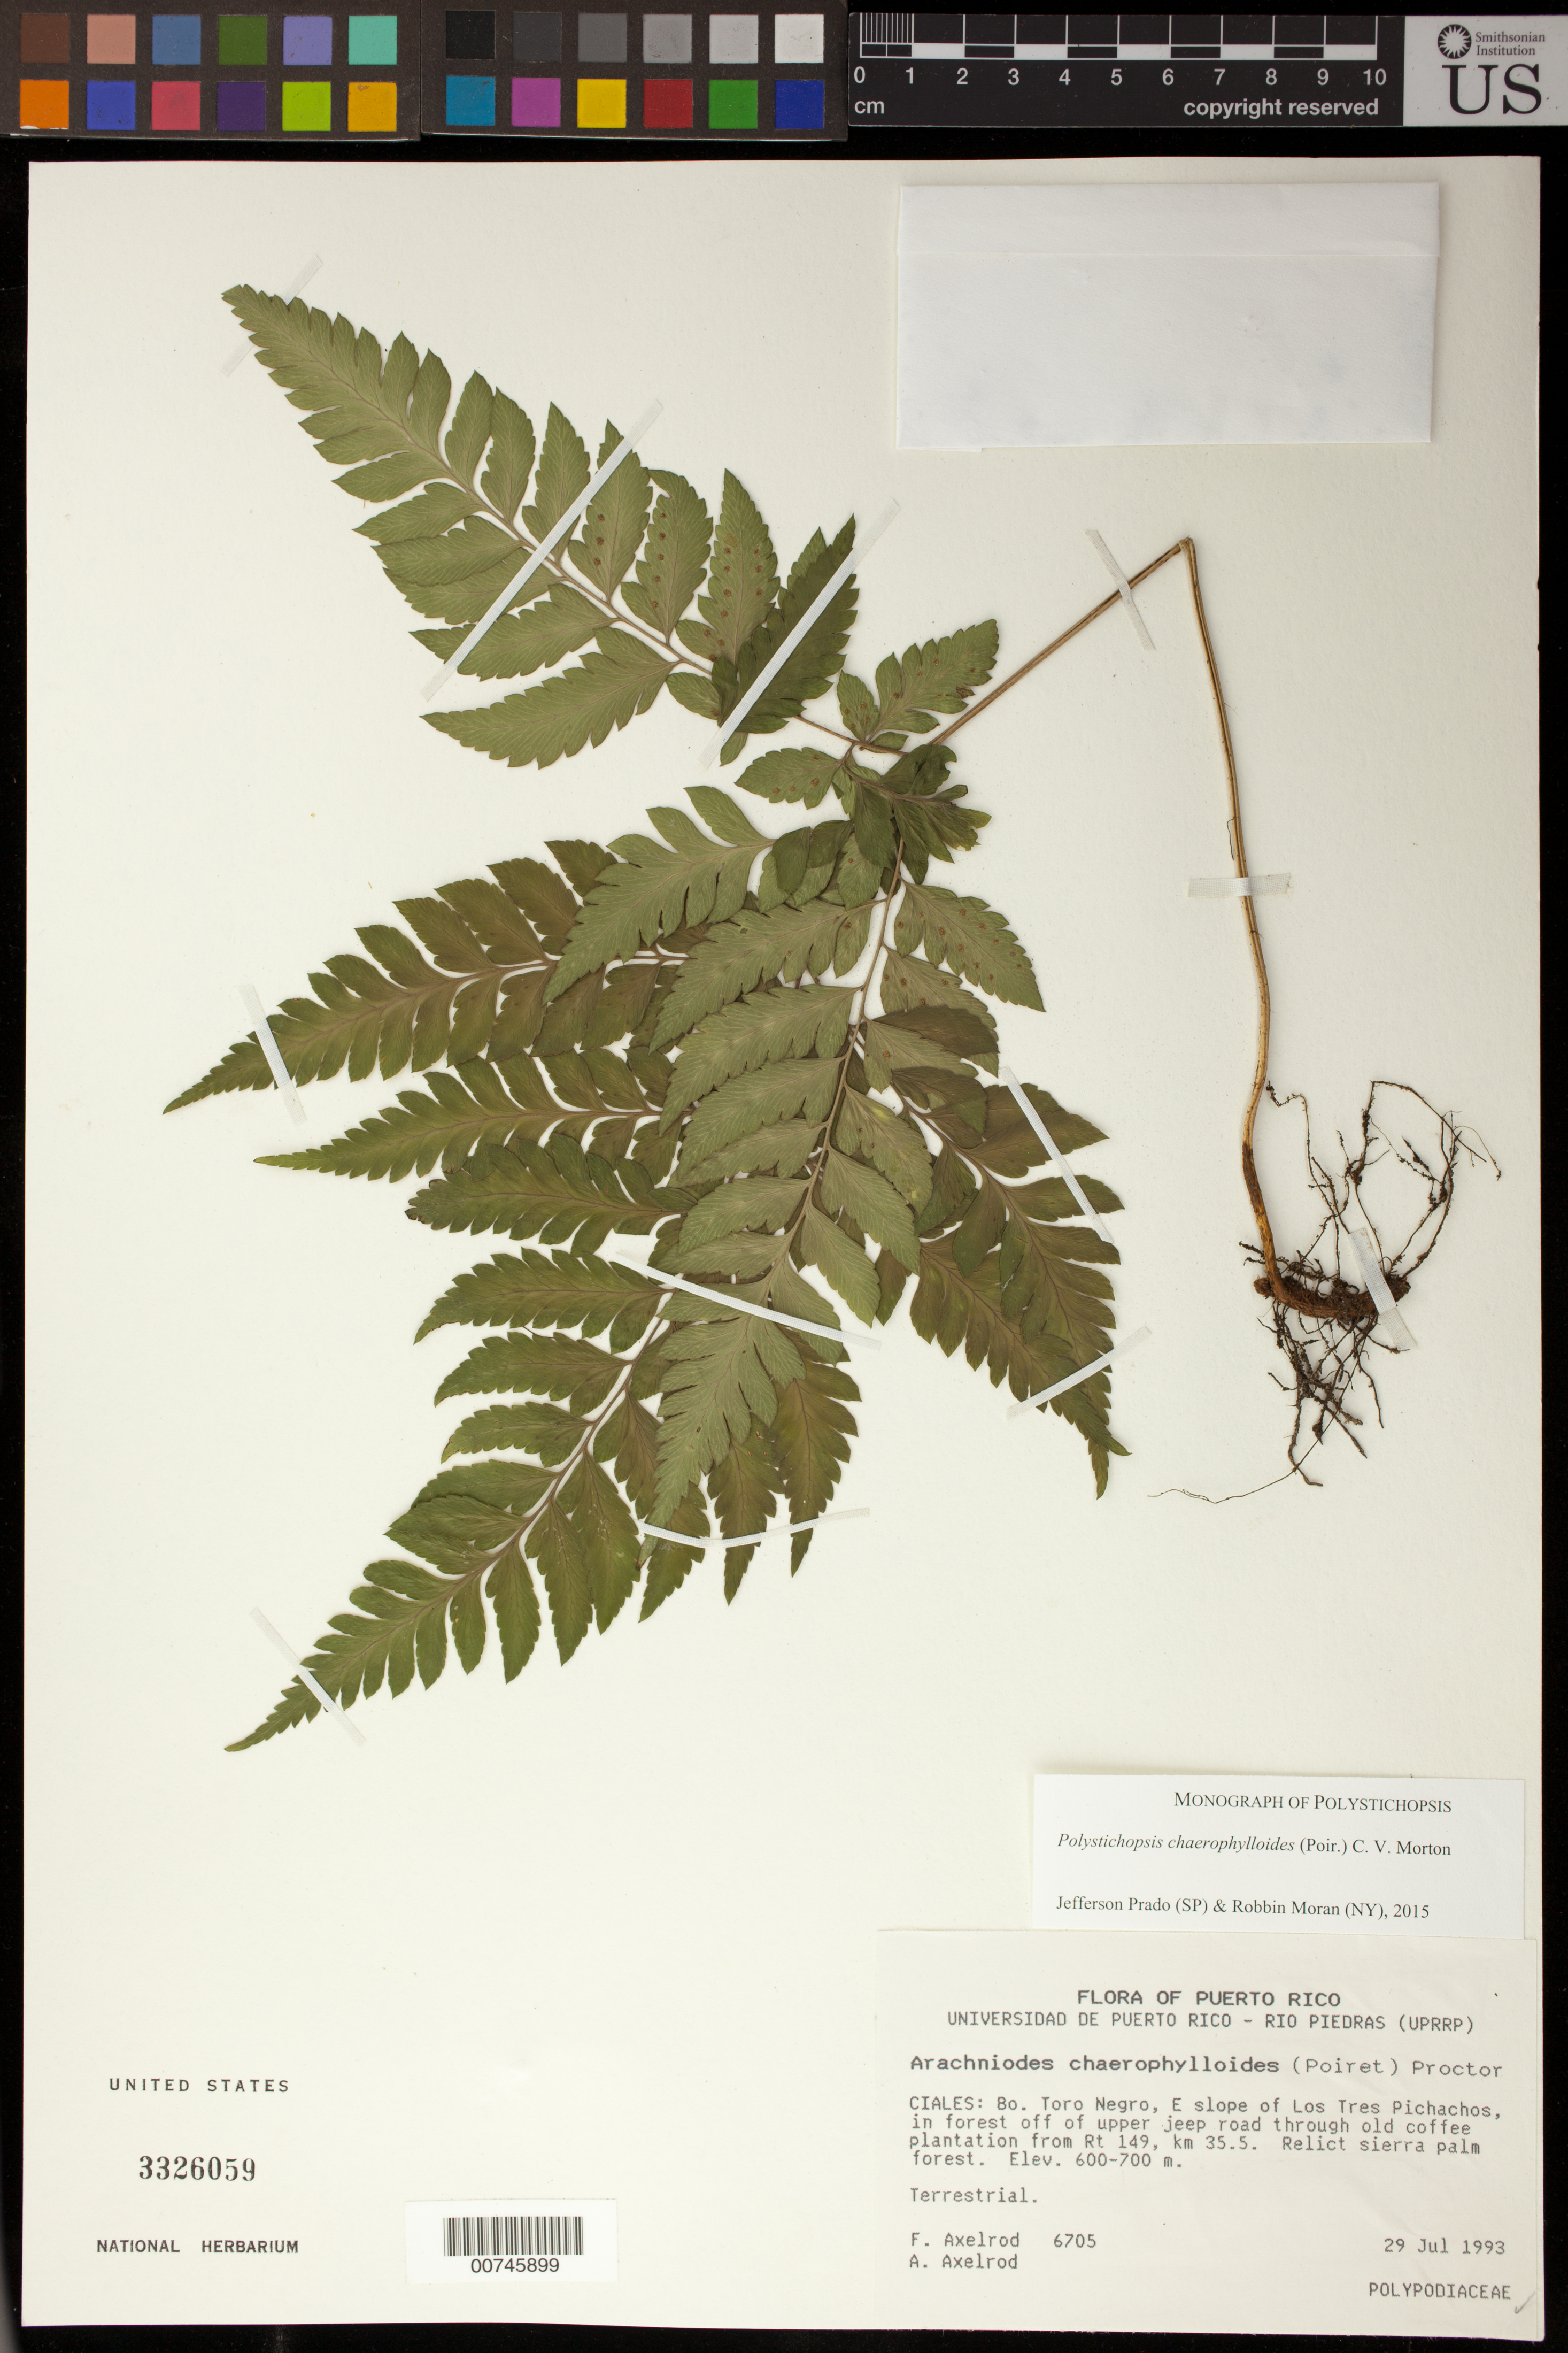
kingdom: Plantae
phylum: Tracheophyta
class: Polypodiopsida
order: Polypodiales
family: Dryopteridaceae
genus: Polystichopsis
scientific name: Polystichopsis chaerophylloides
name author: (Poir.) C.V. Morton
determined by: Prado, J.; Moran, R. C.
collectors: F. S. Axelrod & A. Axelrod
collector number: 6705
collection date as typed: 29 Jul 1993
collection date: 1993-07-29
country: Puerto Rico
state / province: Ciales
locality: Ciales: Barrio Toro Negro, E slope of los Tres Pichachos, in forest off of upper jeep road through old coffee plantation from Rt 149, km 35.5. Relict sierra palm forest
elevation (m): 600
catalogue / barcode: US 3326059